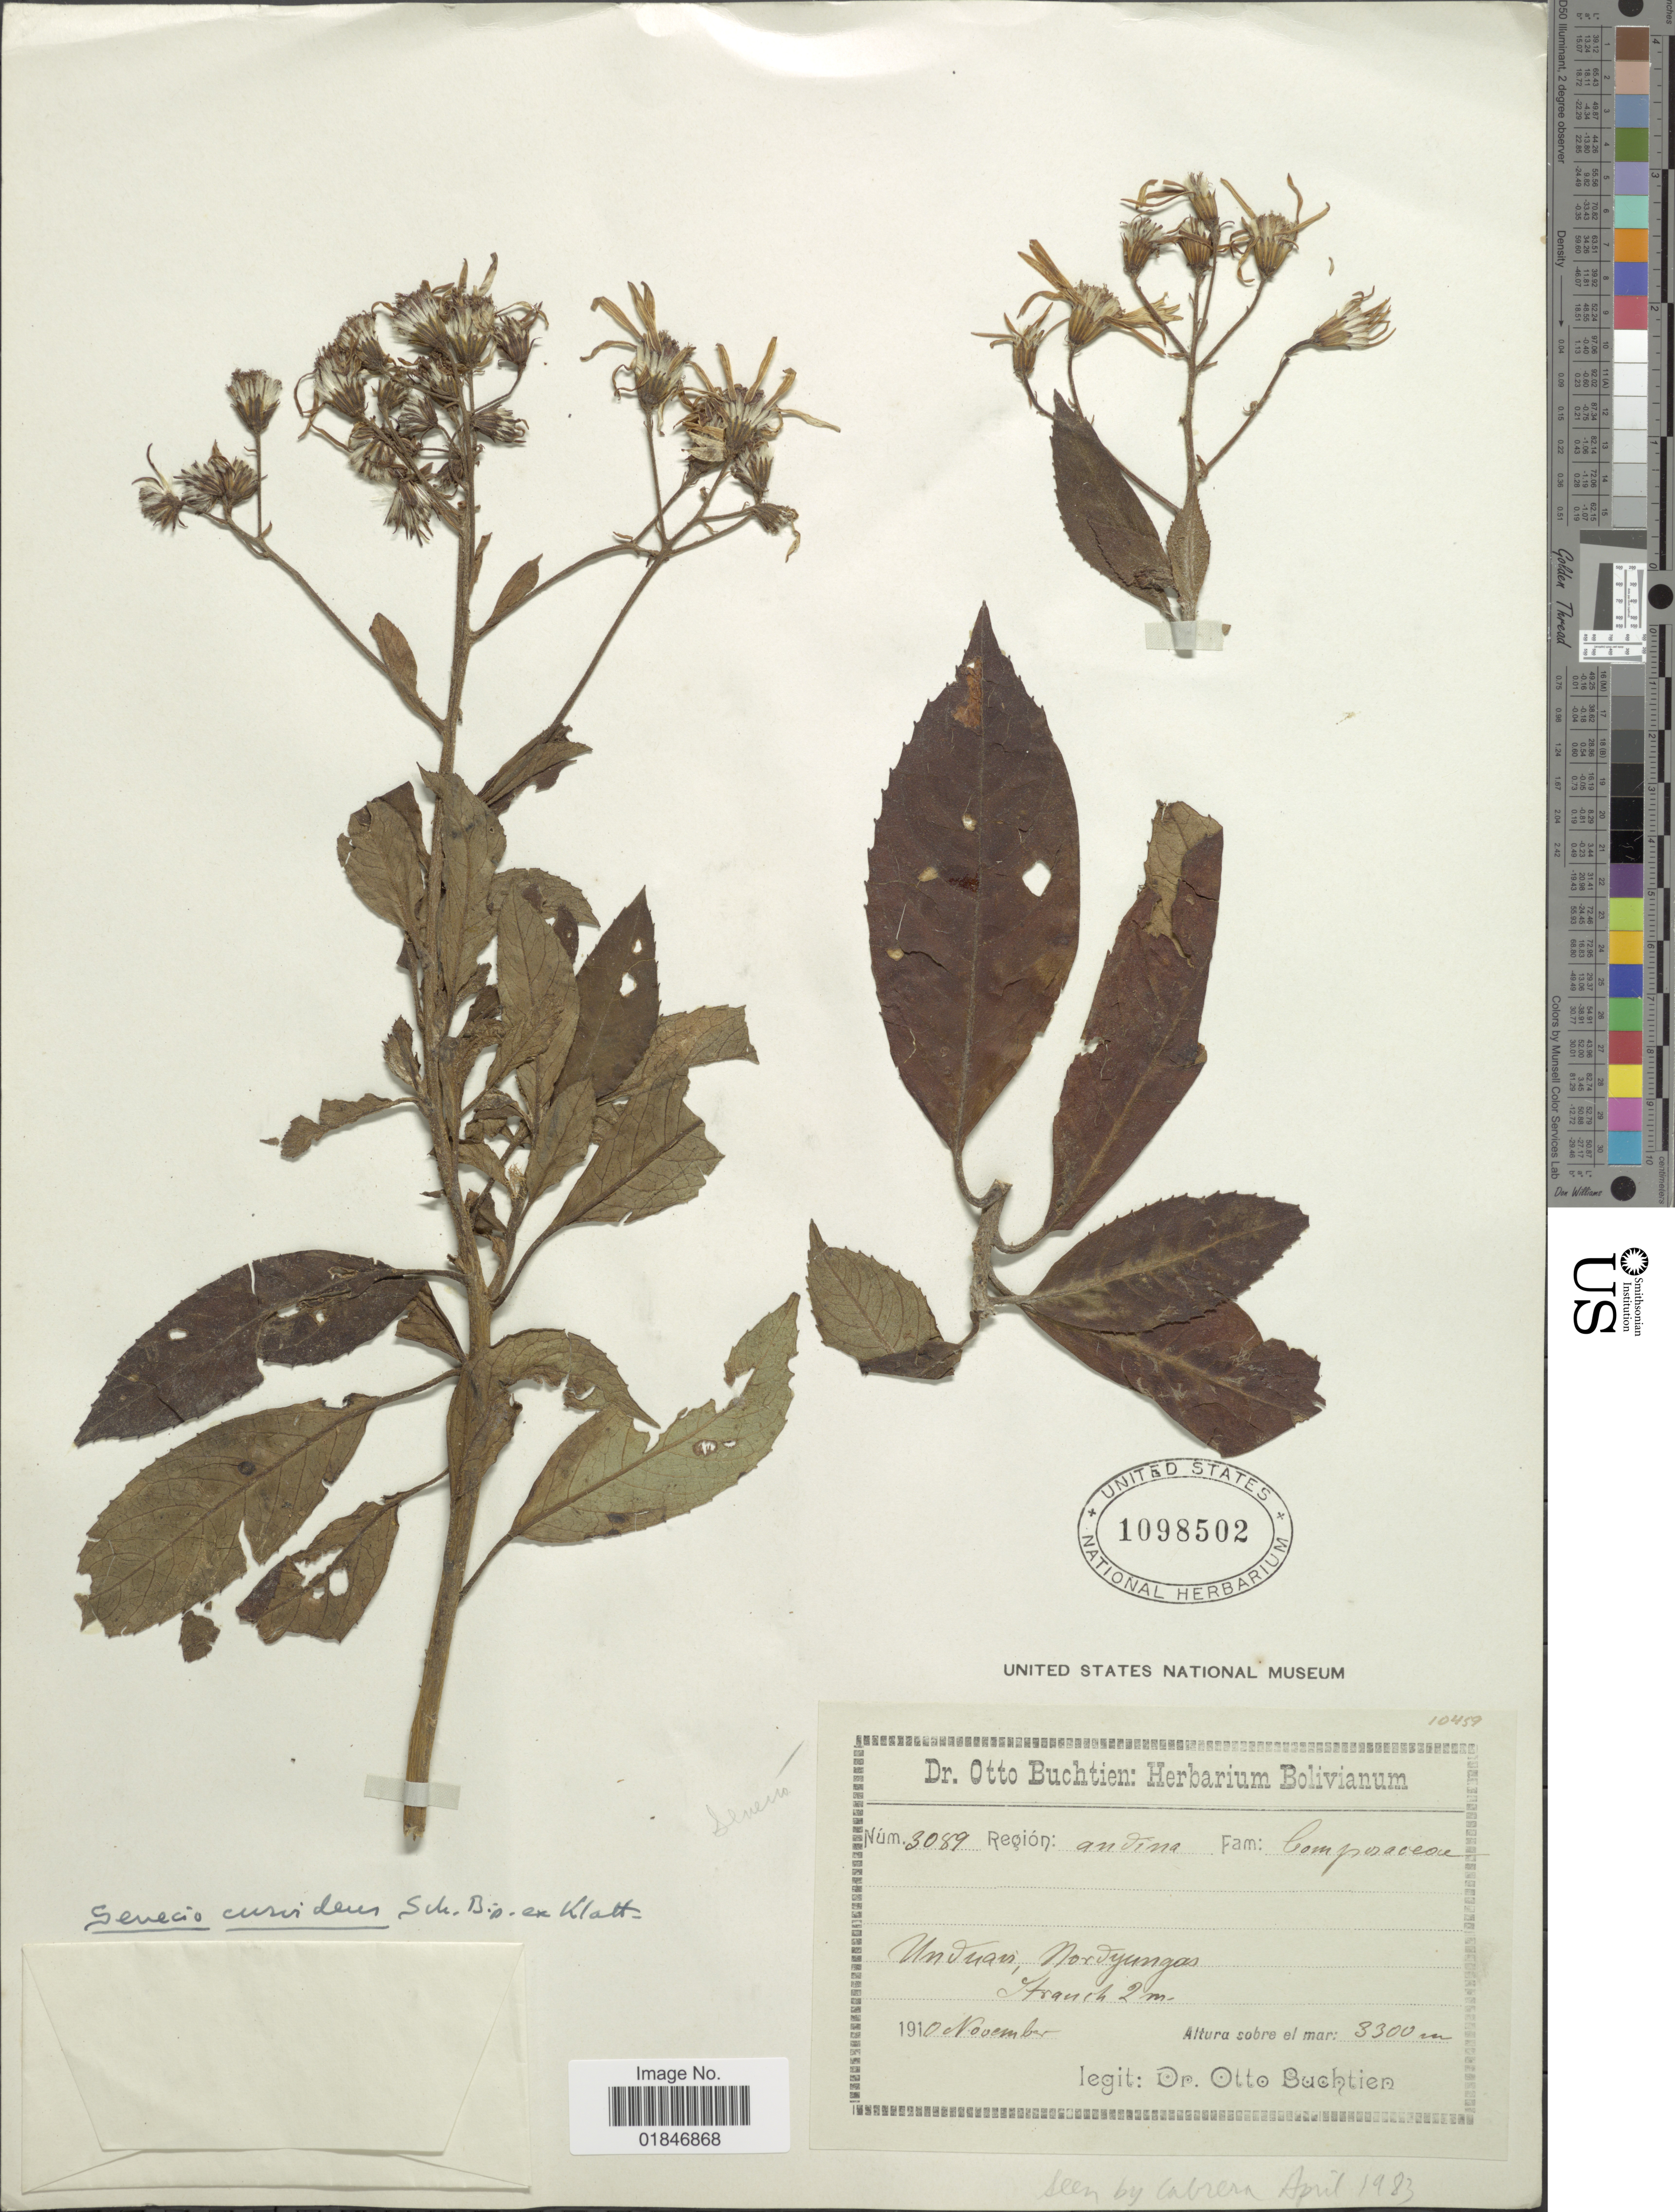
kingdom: Plantae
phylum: Tracheophyta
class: Magnoliopsida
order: Asterales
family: Asteraceae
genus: Dendrophorbium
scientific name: Dendrophorbium curvidens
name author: (Sch. Bip. ex Klatt) C. Jeffrey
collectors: O. Buchtien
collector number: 3089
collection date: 1910-11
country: Bolivia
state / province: La Paz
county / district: Nor Yungas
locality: Unduavi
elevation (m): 3300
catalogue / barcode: US 1098502